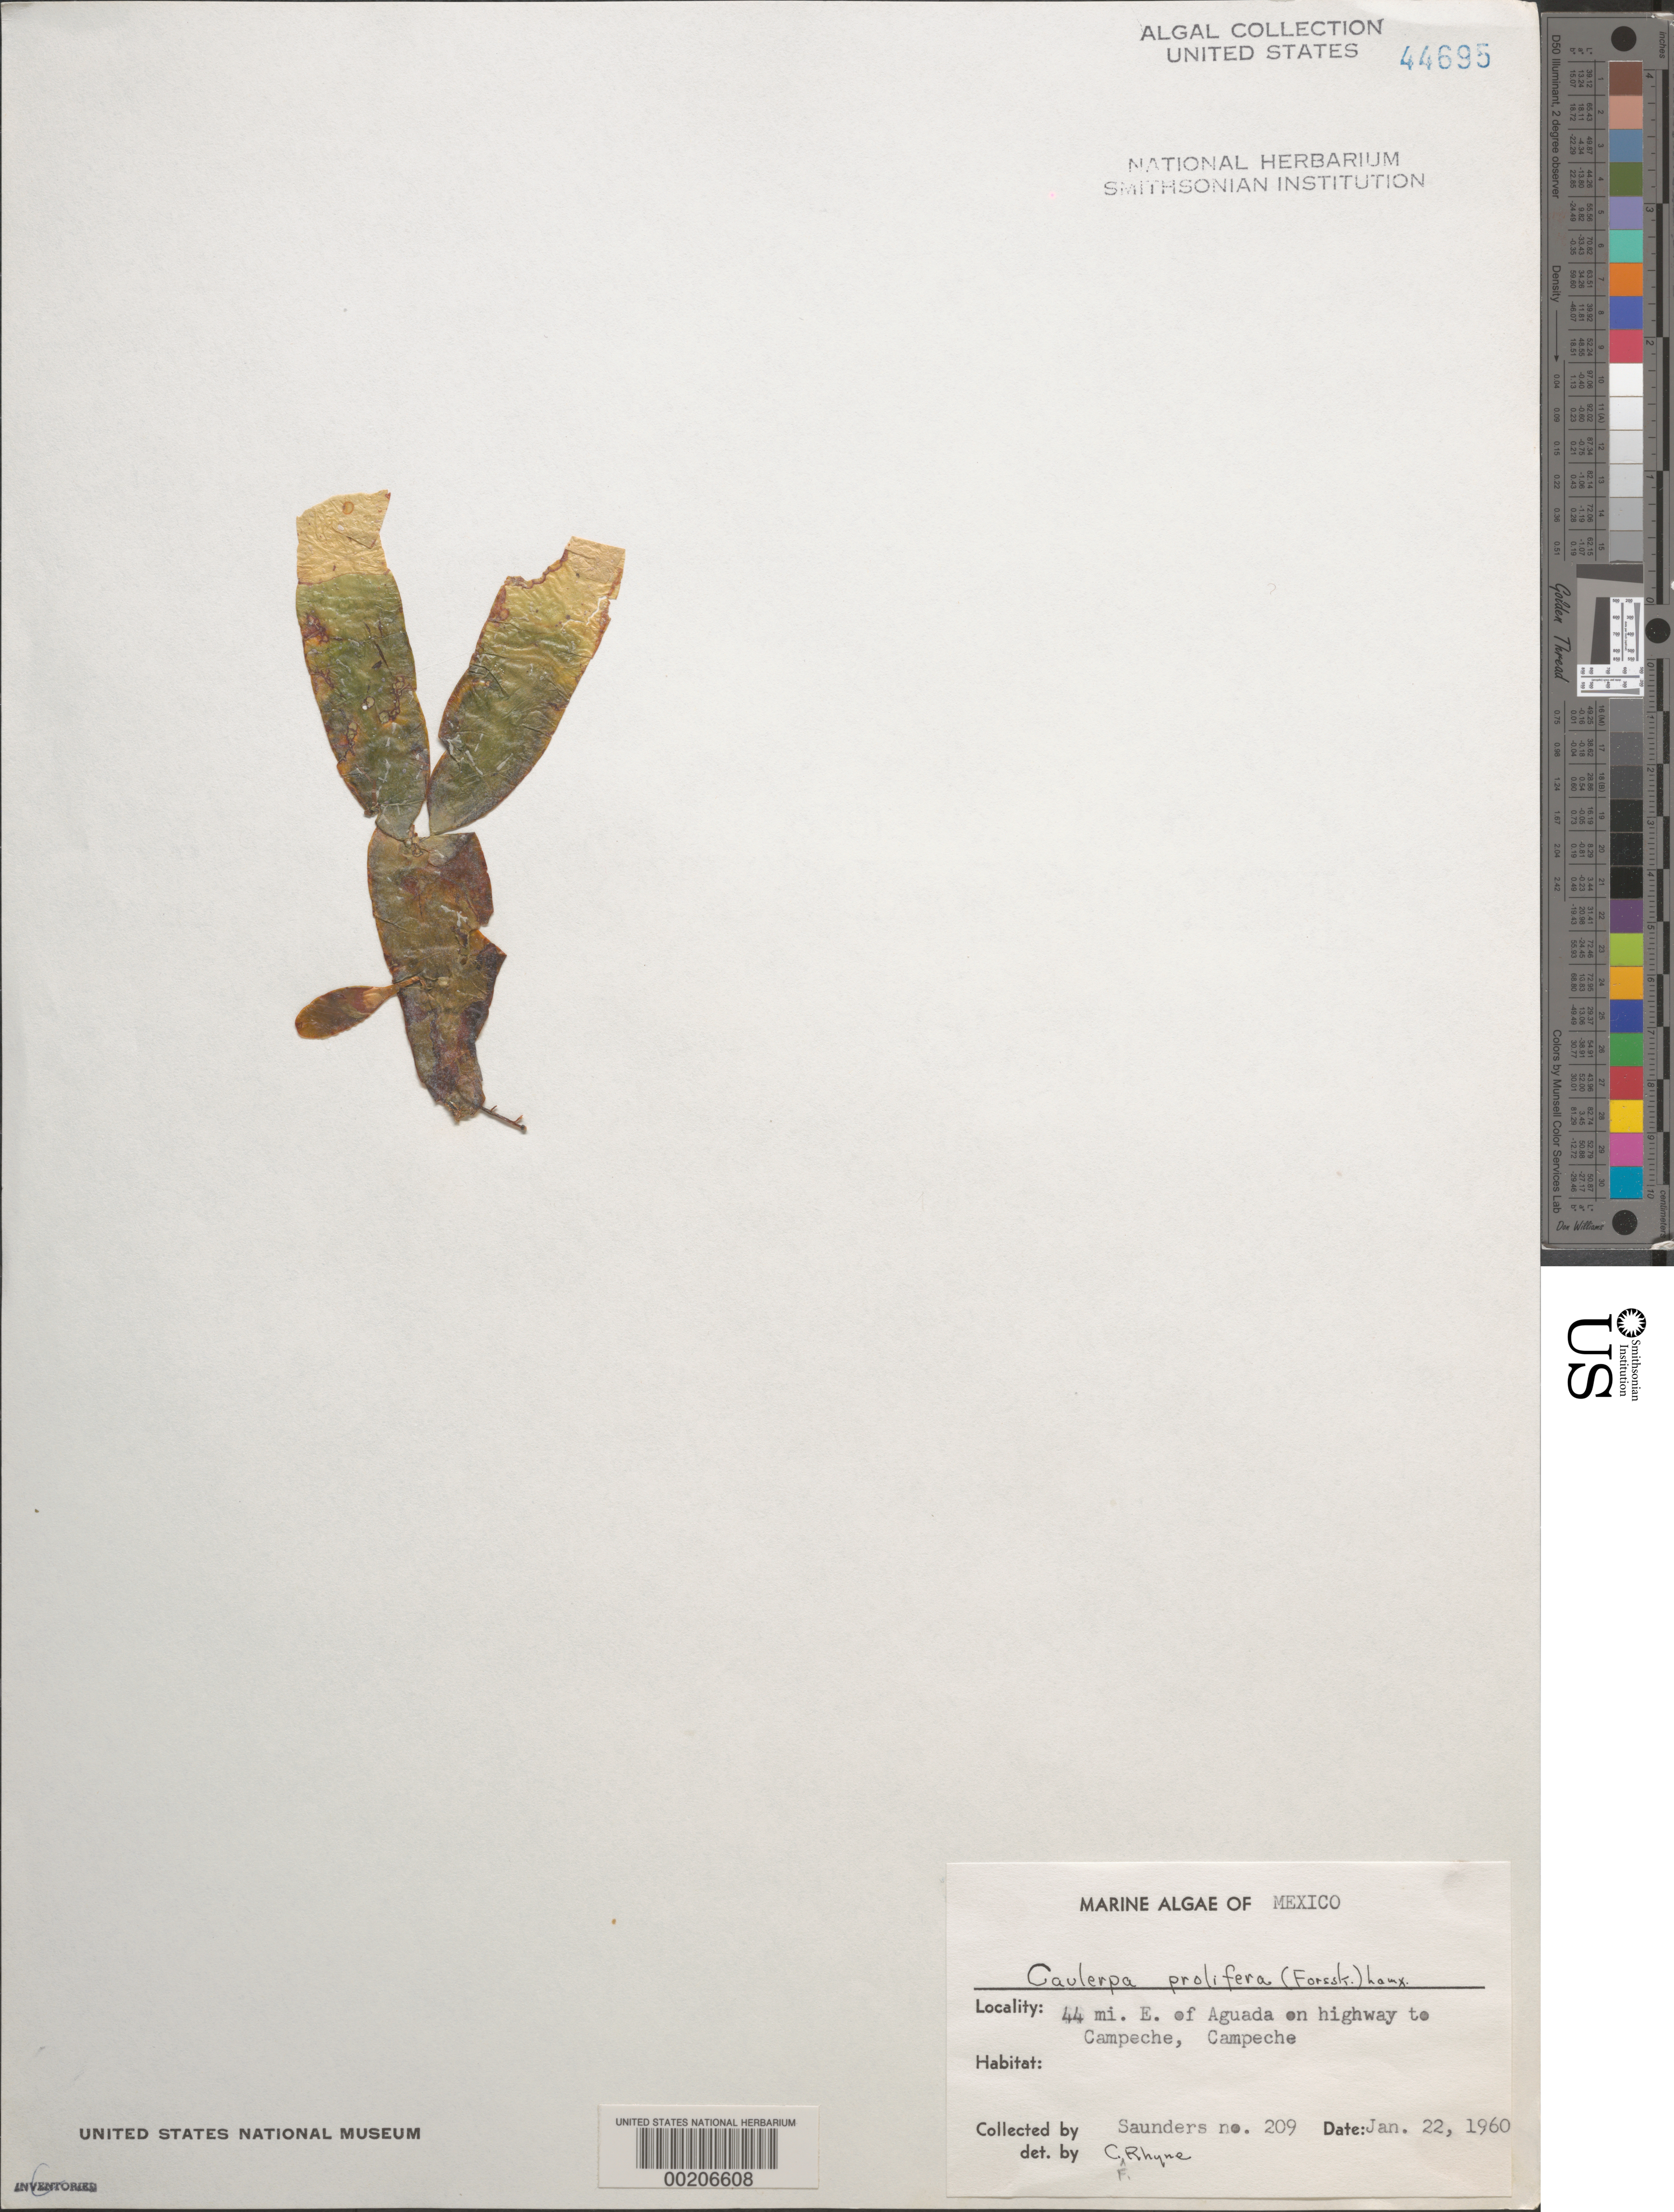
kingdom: Plantae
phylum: Chlorophyta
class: Ulvophyceae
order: Bryopsidales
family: Caulerpaceae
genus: Caulerpa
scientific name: Caulerpa prolifera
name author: (Forssk.) J.V.Lamouroux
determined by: Rhyne, C. F.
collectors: G. B. Saunders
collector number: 209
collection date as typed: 22 Jan 1960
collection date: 1960-01-22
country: Mexico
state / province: Campeche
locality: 44 miles E of Aguada on Campeche highway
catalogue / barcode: US 44695